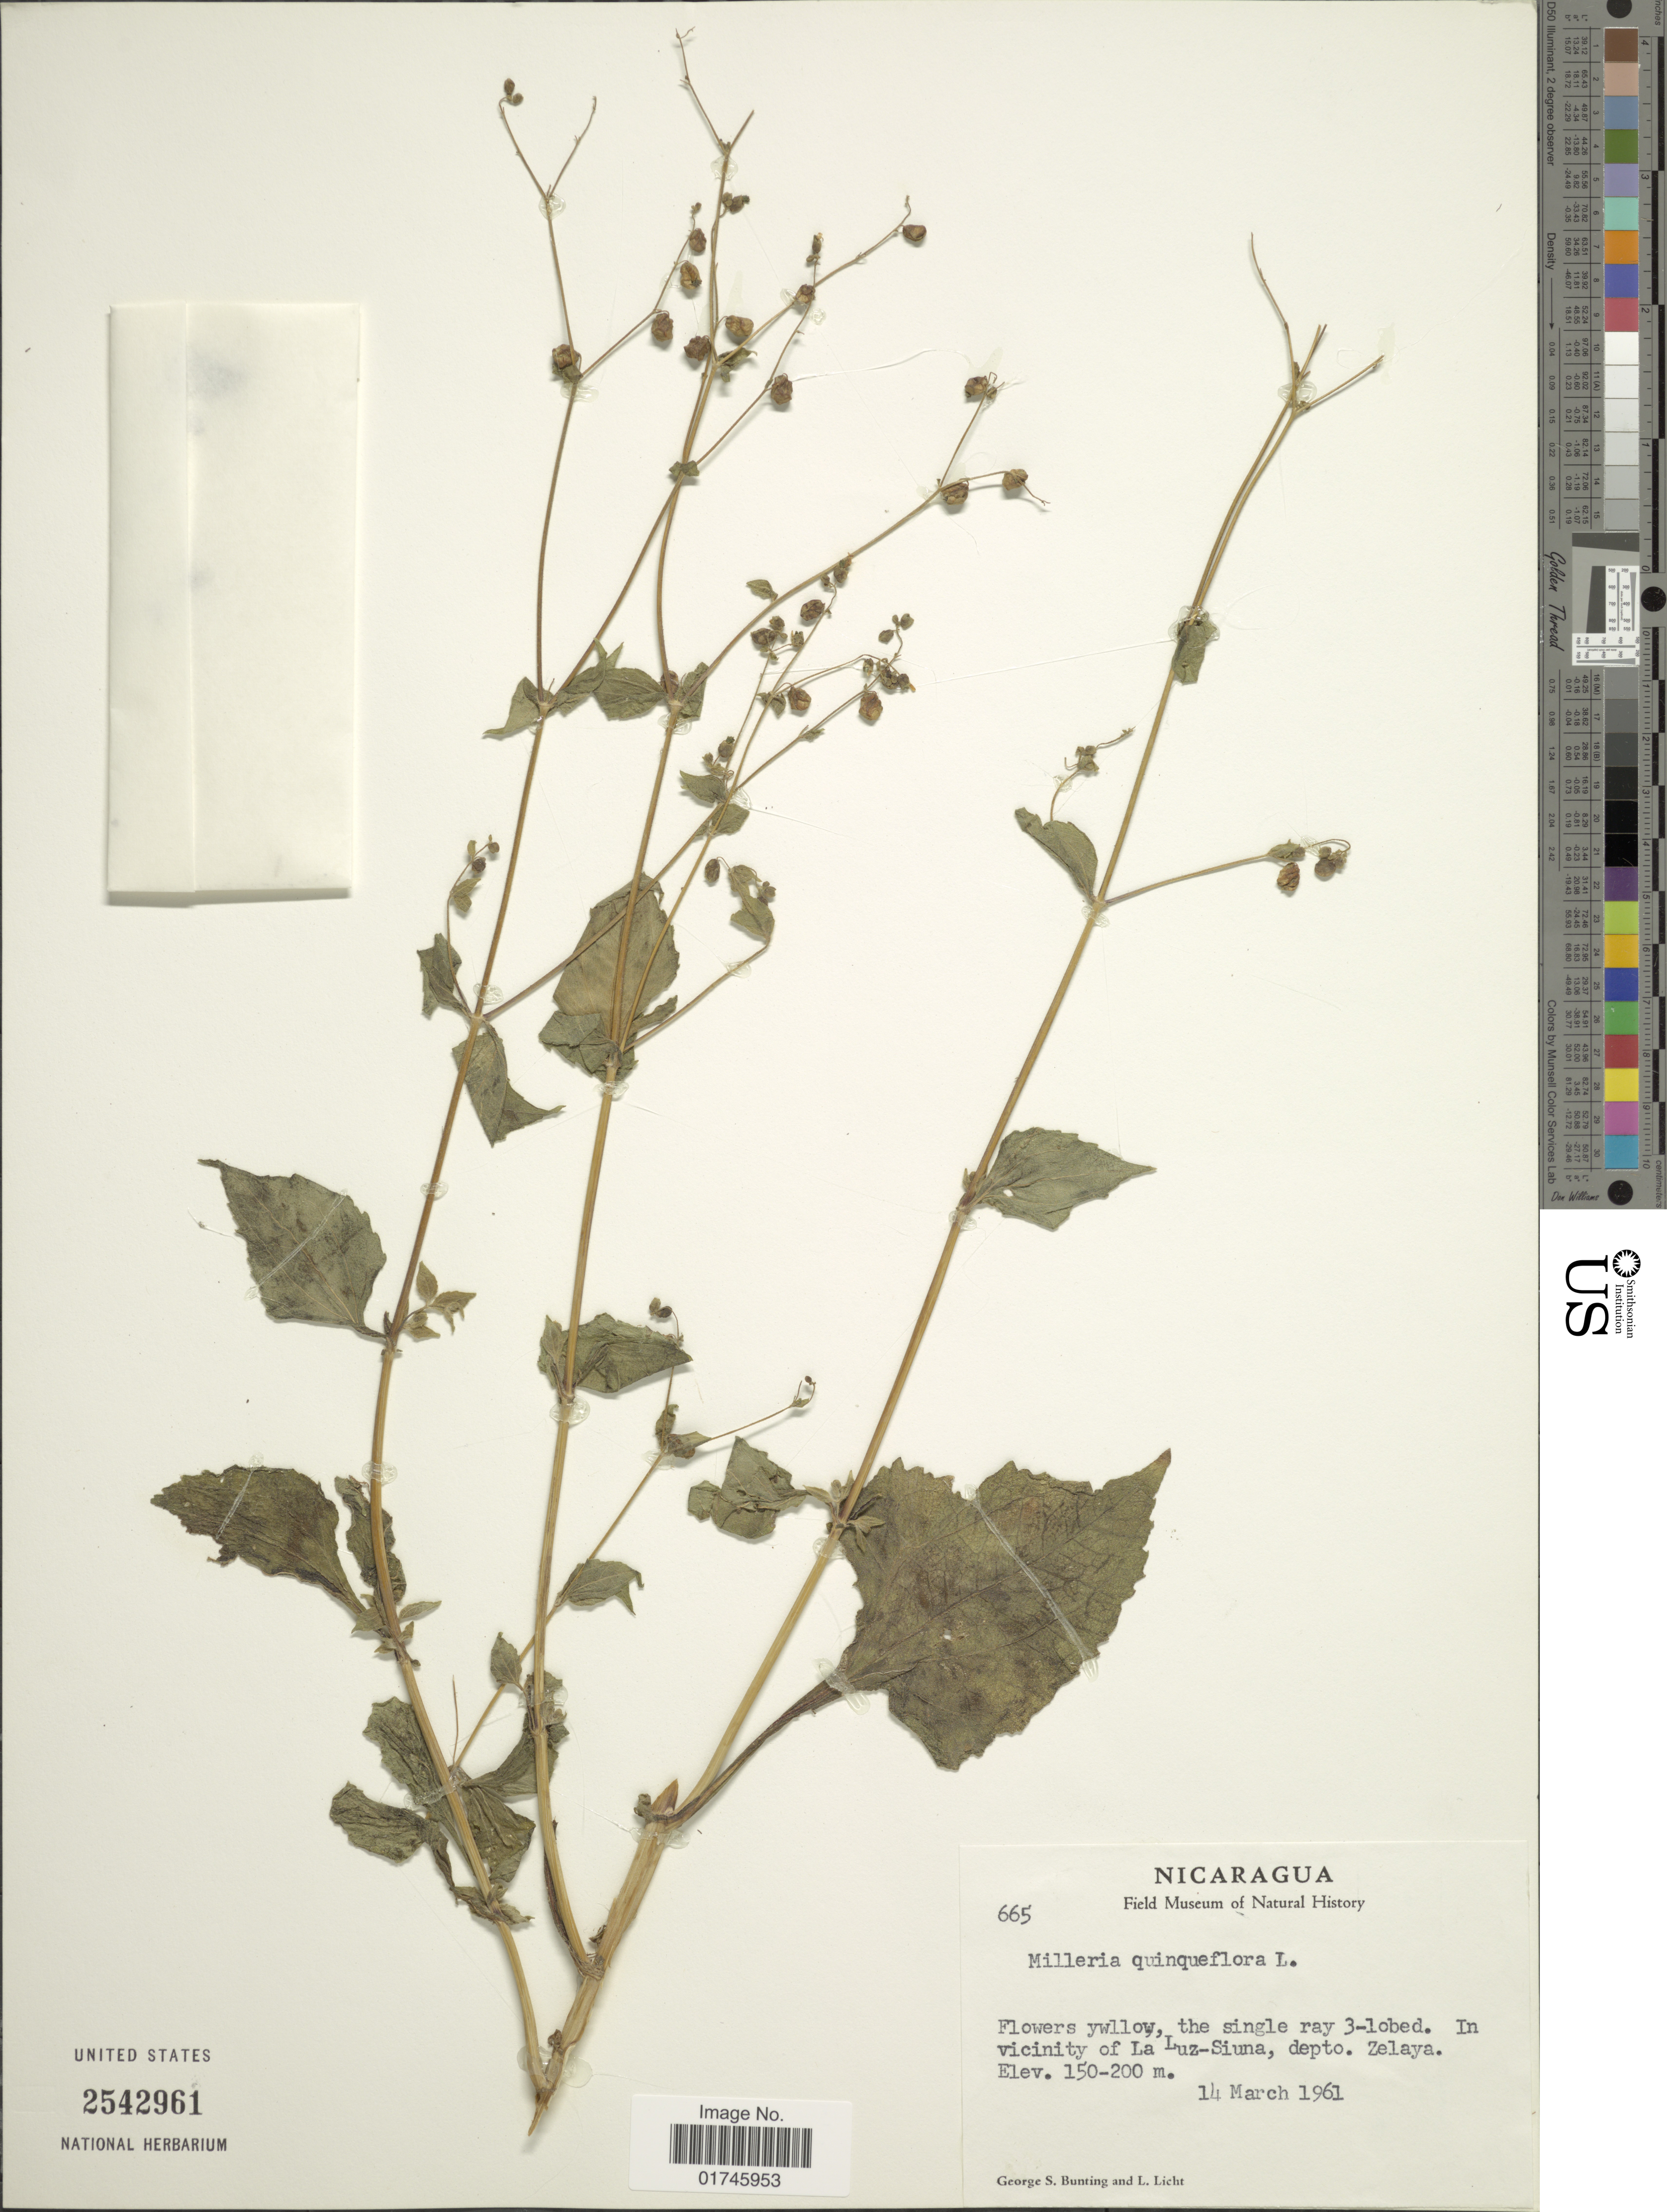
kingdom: Plantae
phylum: Tracheophyta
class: Magnoliopsida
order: Asterales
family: Asteraceae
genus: Milleria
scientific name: Milleria quinqueflora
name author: L.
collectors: G. S. Bunting & L. Licht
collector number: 665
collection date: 1961-01-14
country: Nicaragua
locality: In vicinity of La Luz-Siuna, depto, Zelaya.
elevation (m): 150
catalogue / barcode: US 2542961